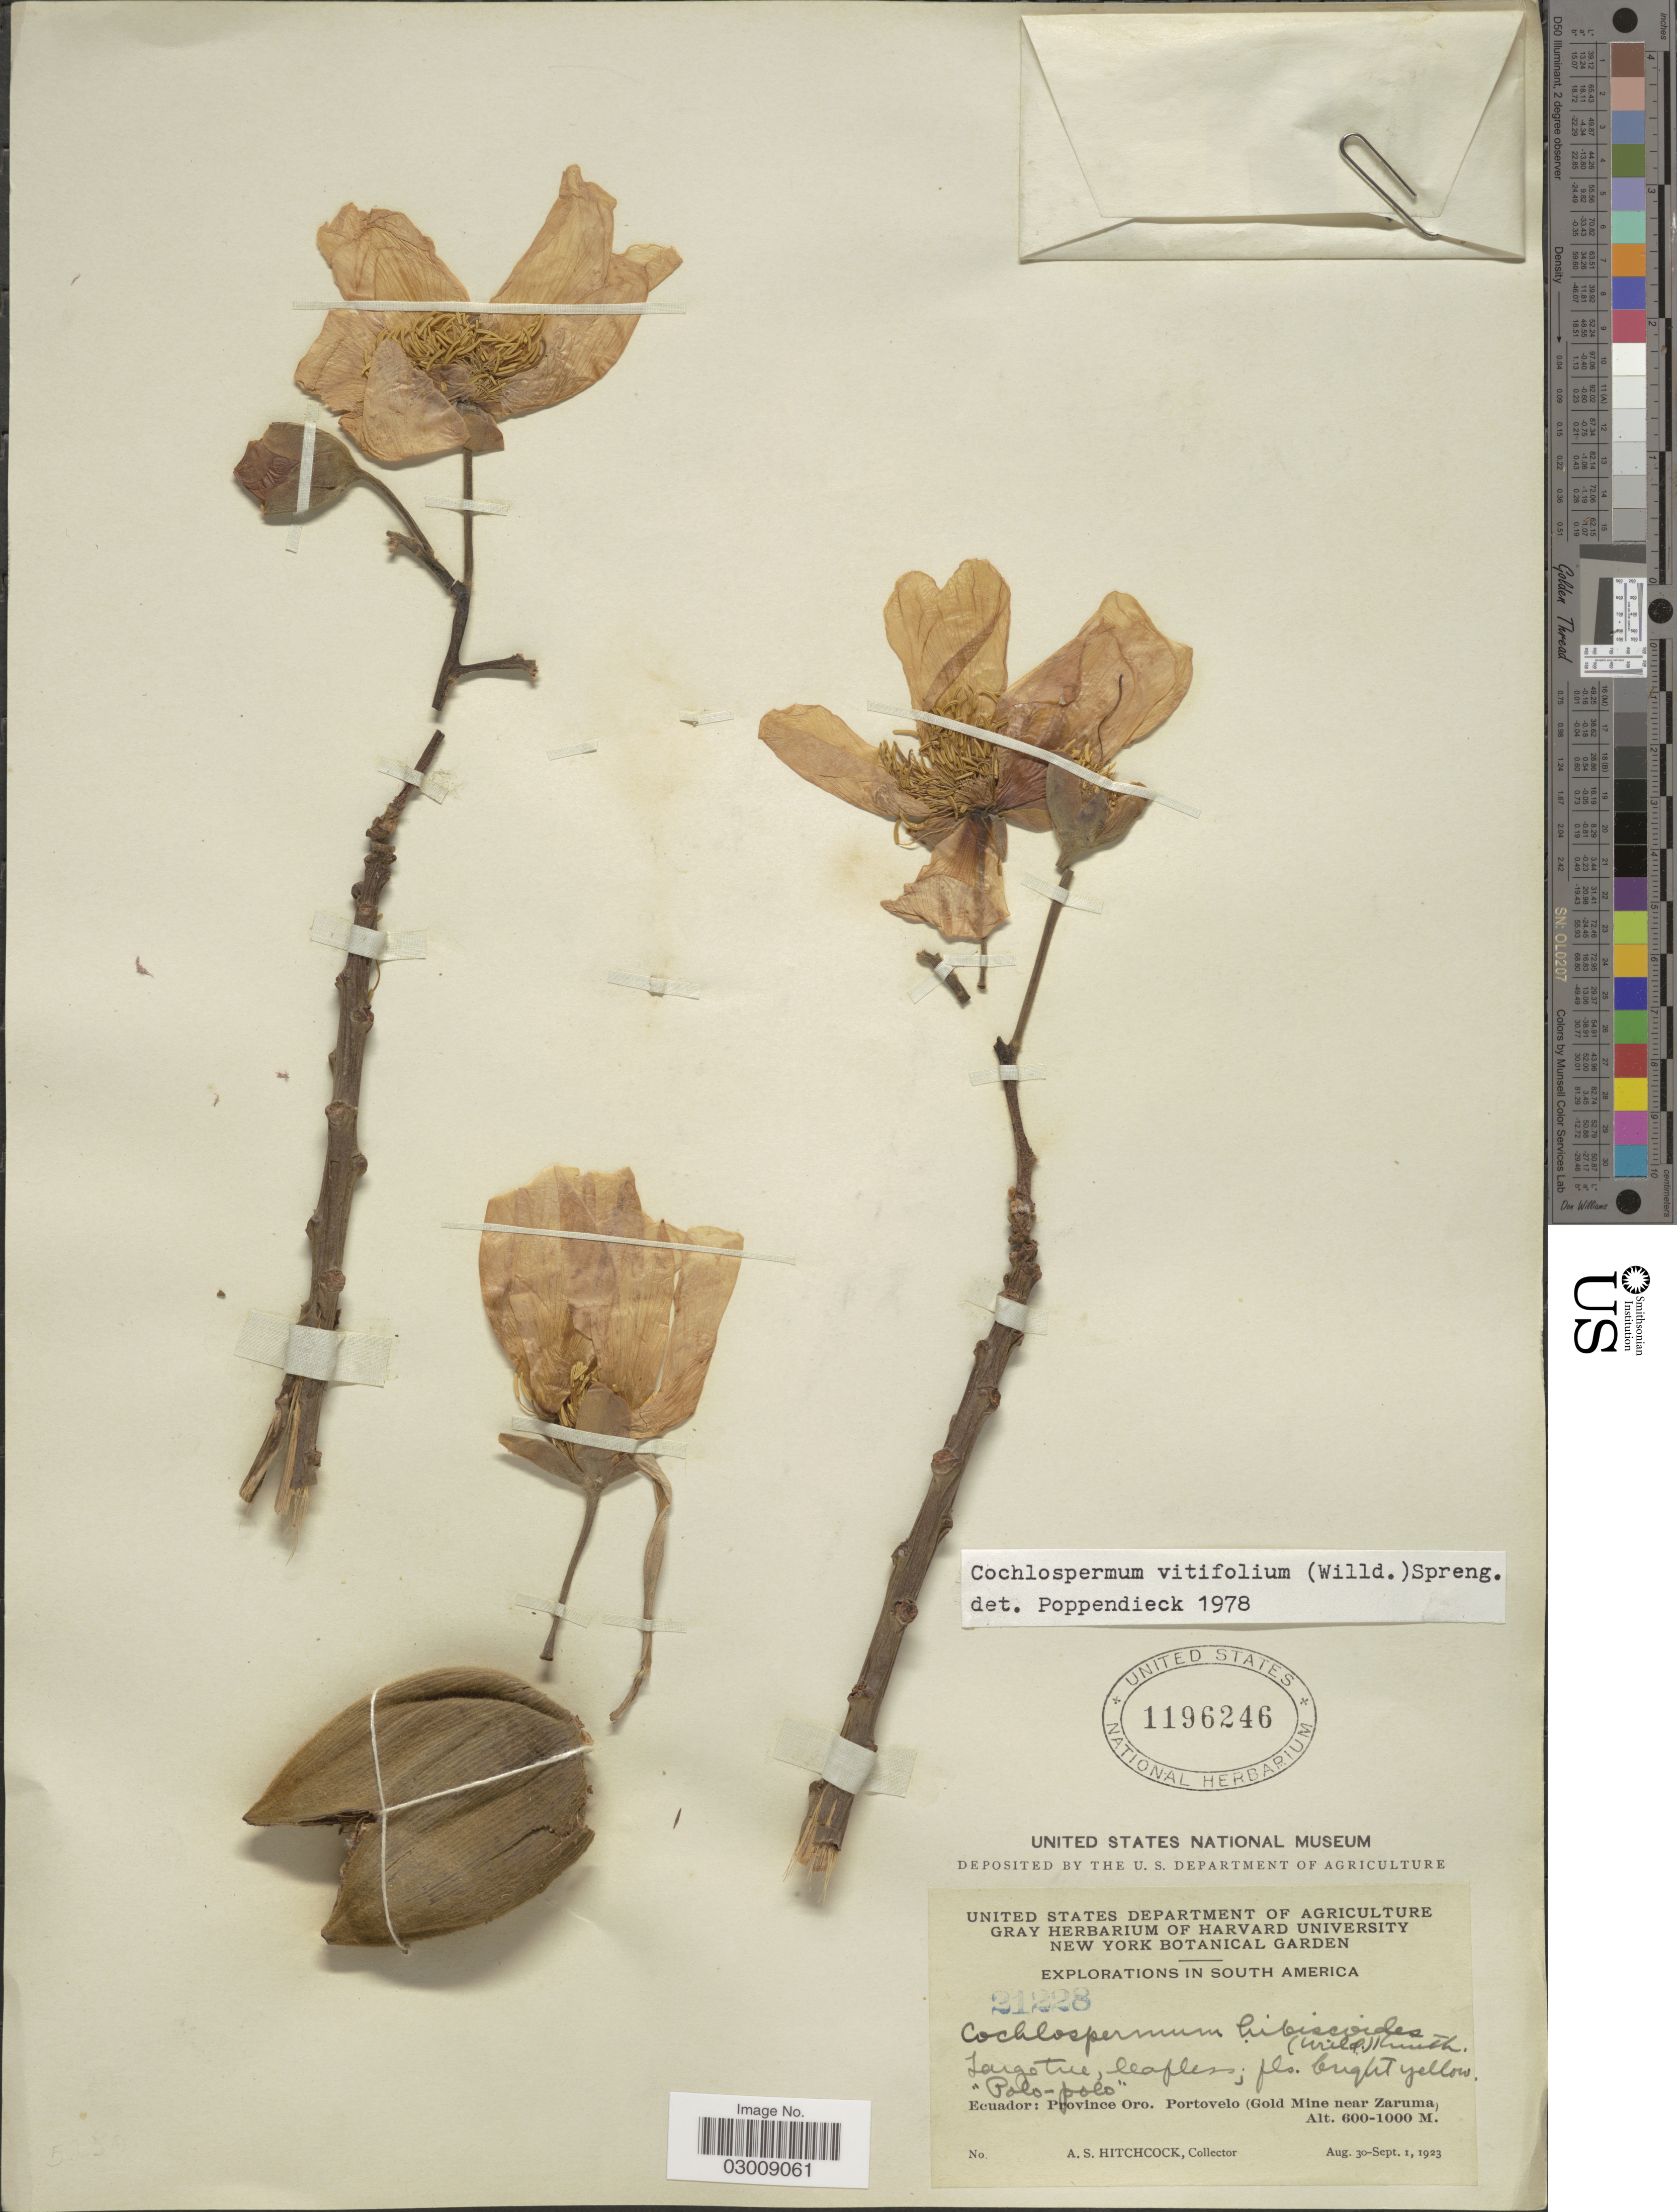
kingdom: Plantae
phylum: Tracheophyta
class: Magnoliopsida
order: Malvales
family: Cochlospermaceae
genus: Cochlospermum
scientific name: Cochlospermum vitifolium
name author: (Willd.) Spreng.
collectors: A. S. Hitchcock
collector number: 21228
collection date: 1923-08-30/1923-09-01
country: Ecuador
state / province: El Oro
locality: Province Oro. Portovelo (Gold Mine near Zaruma).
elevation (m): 600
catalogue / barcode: US 1196246